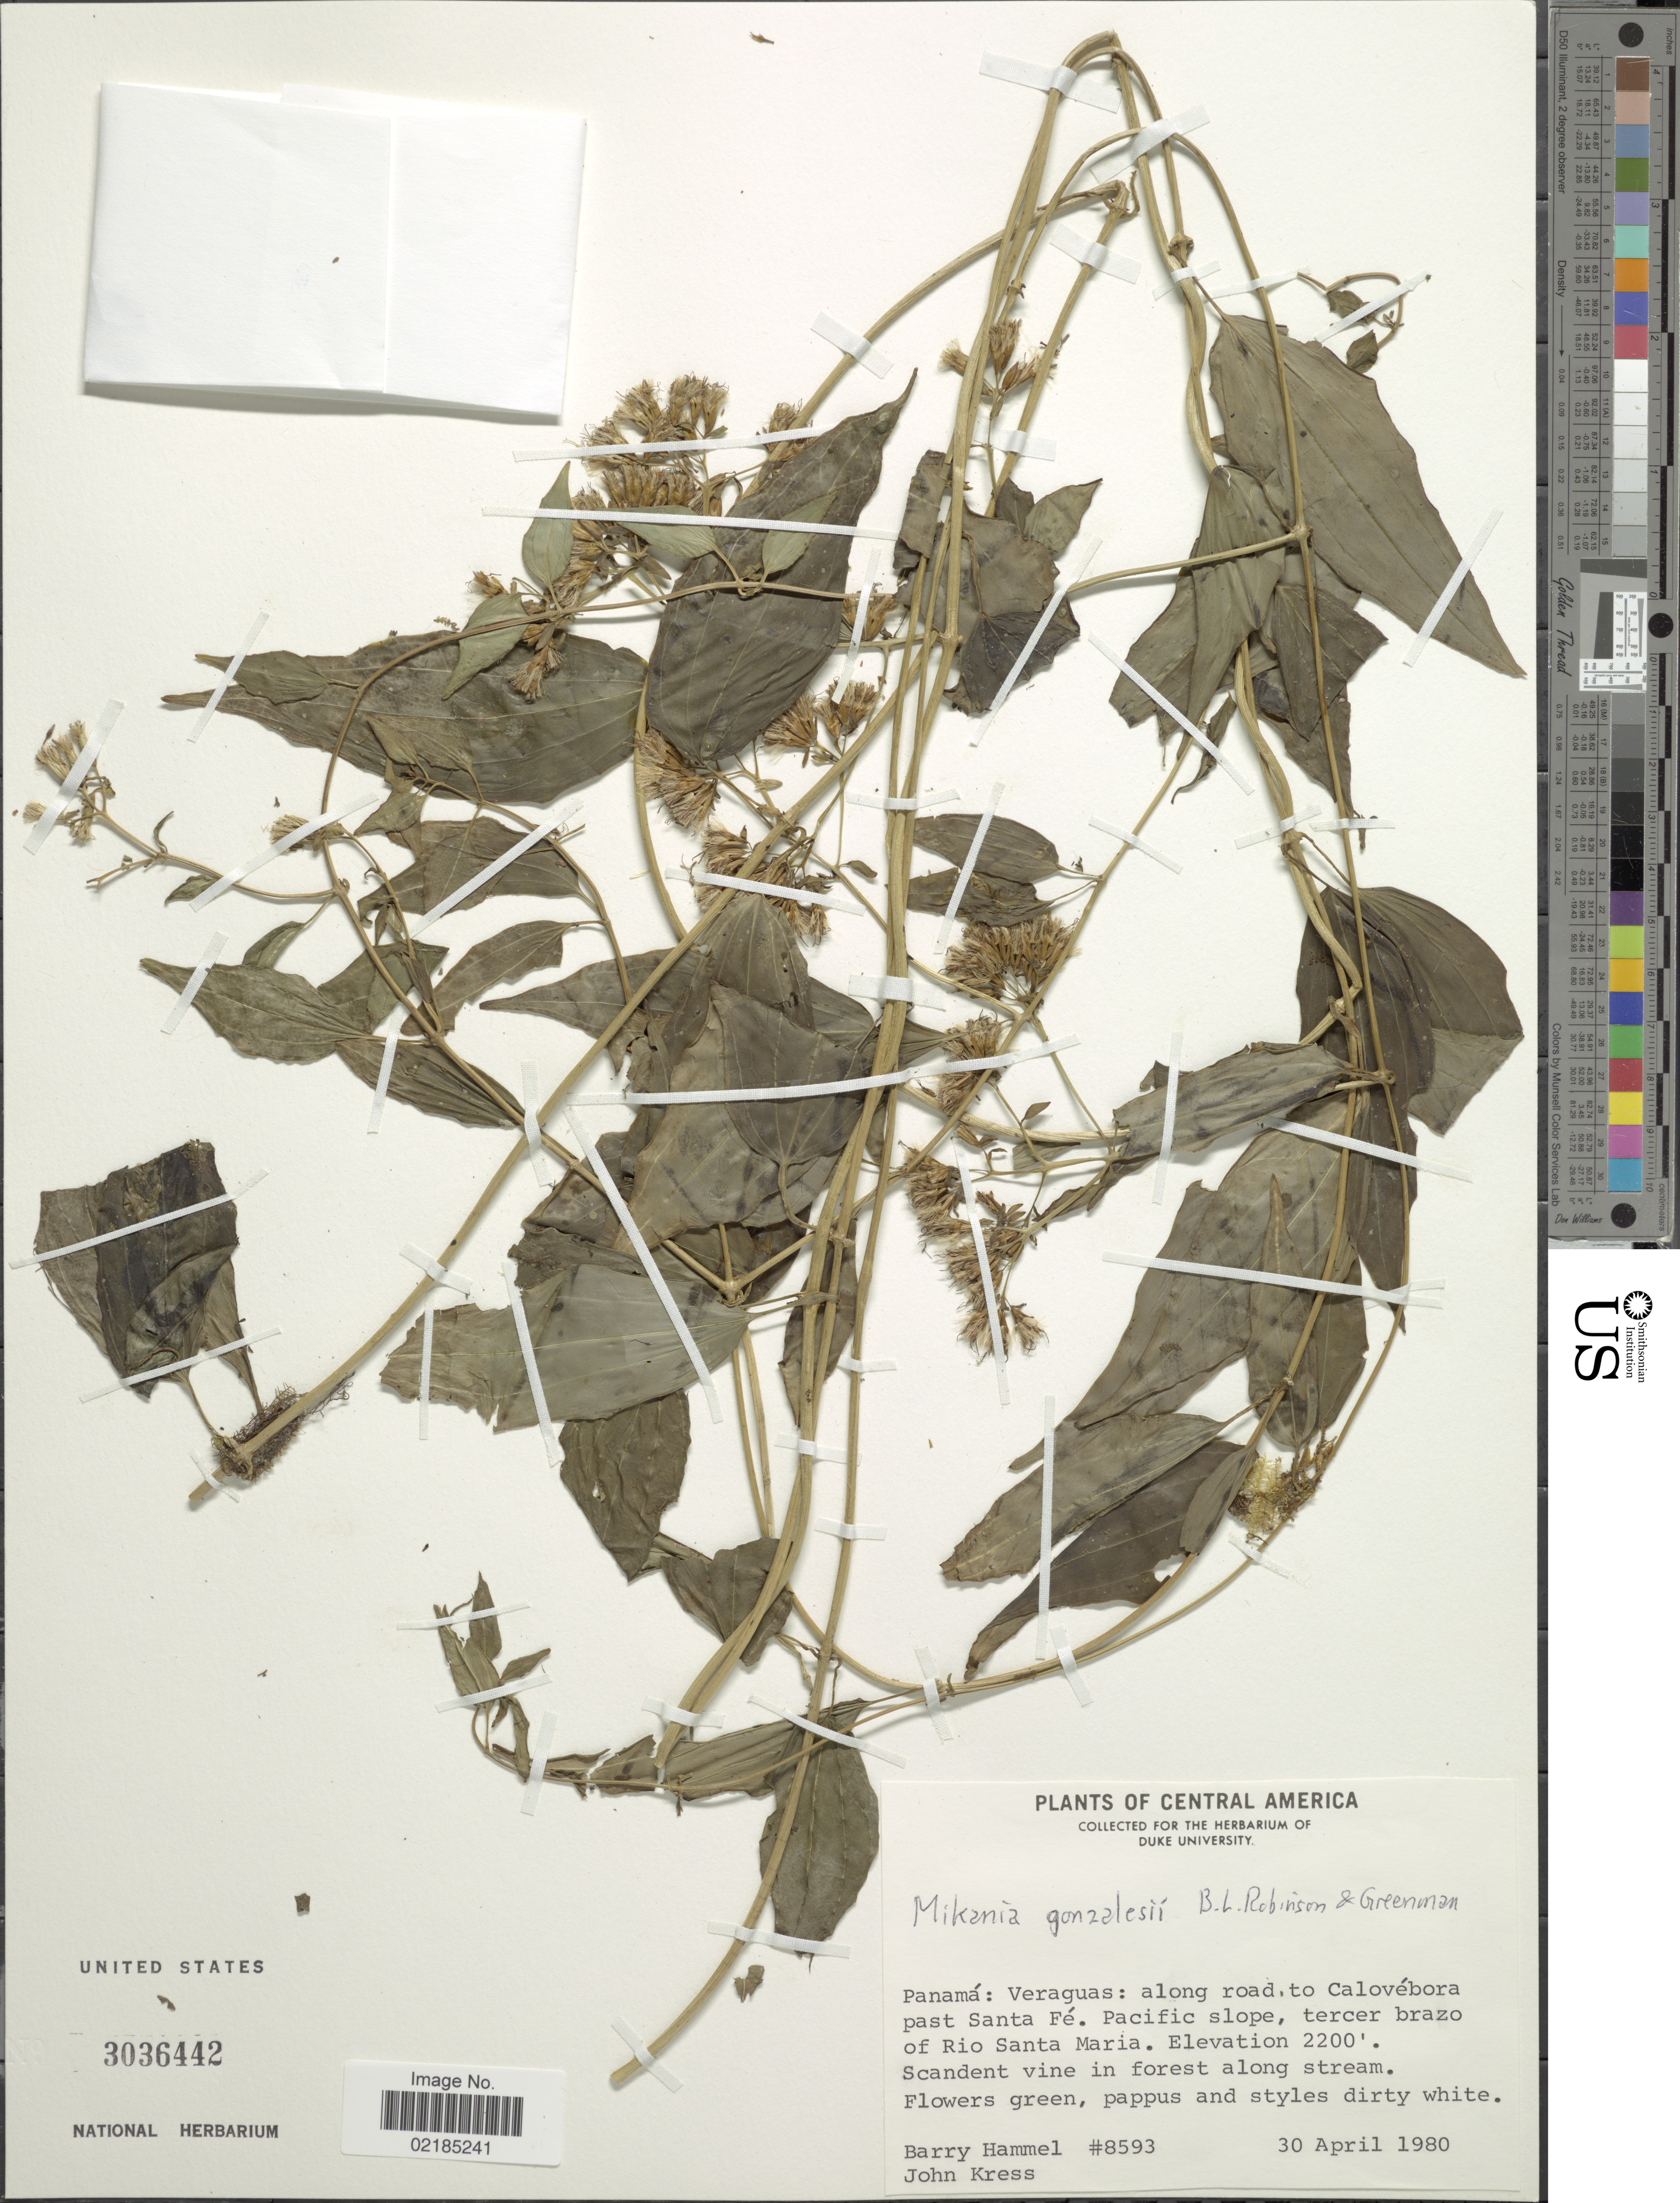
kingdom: Plantae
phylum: Tracheophyta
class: Magnoliopsida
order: Asterales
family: Asteraceae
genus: Mikania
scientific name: Mikania gonzalesii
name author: B.L. Rob. & Greenm.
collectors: B. Hammel & W. J. Kress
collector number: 8593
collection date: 1980-04-30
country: Panama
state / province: Veraguas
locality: Along road to Calovbora past Santa Fe. Pacific slope, tercer brazo of Rio Santa Maria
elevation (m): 671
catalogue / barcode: US 3036442